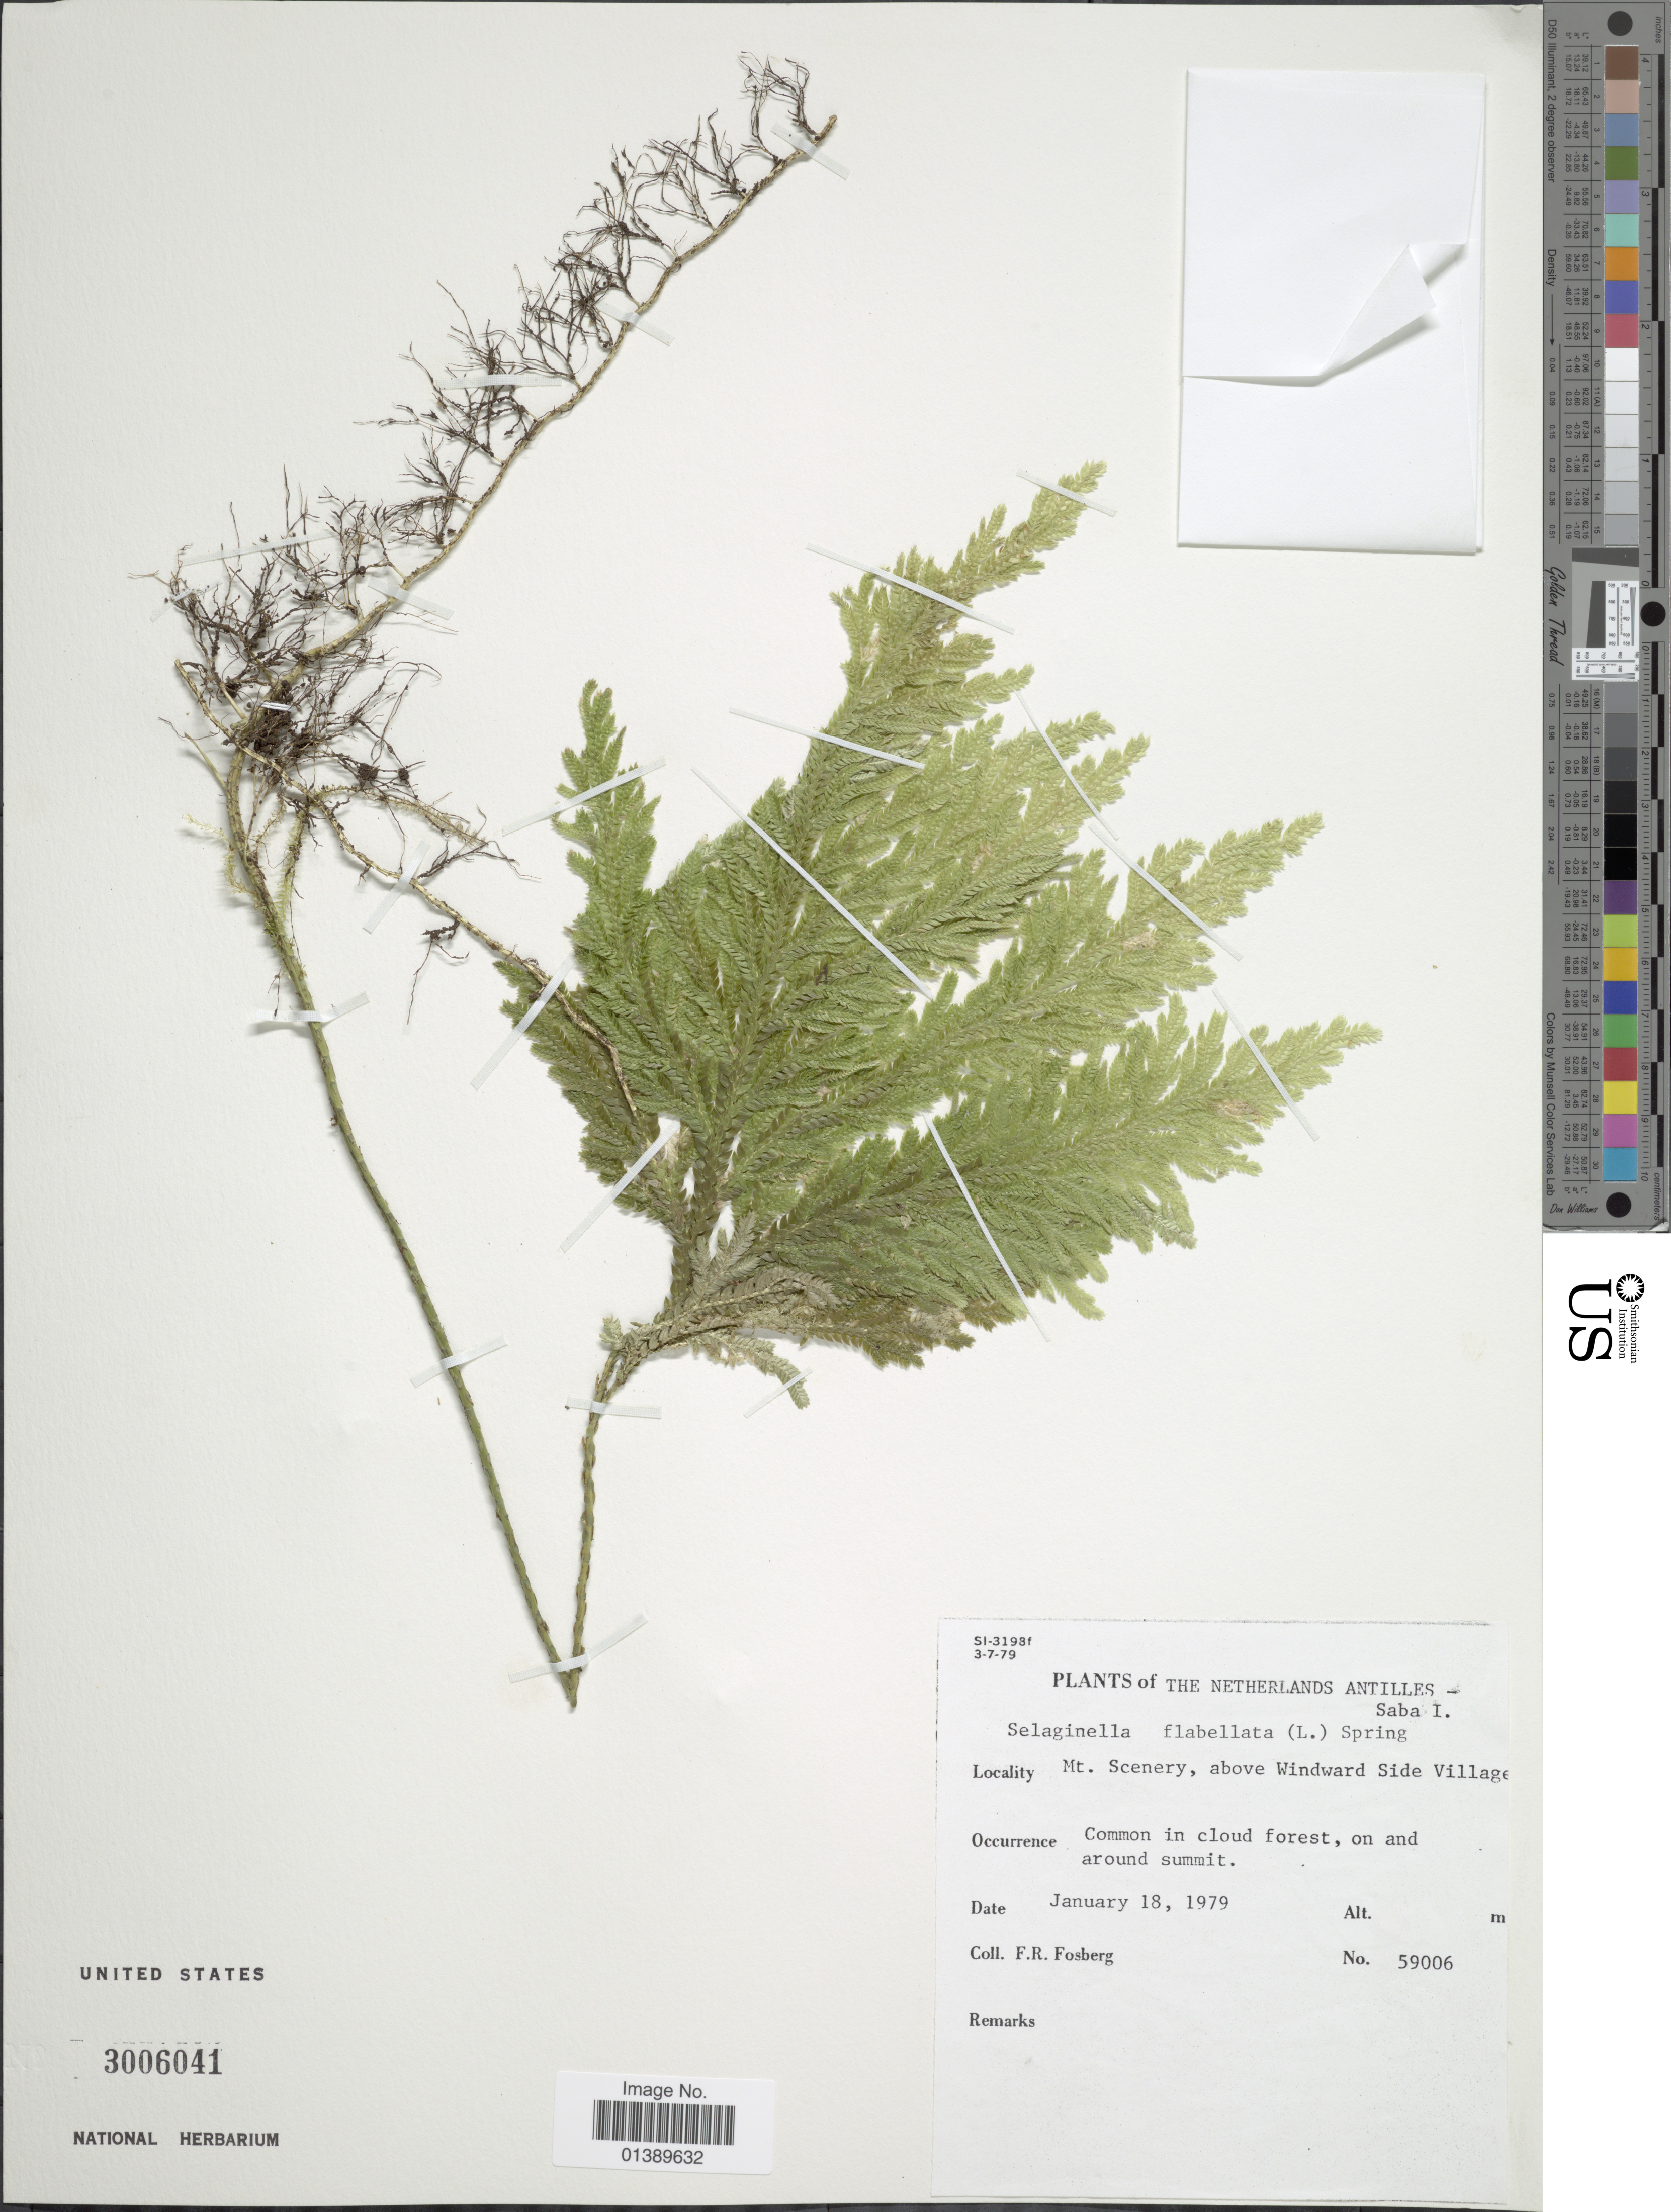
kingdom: Plantae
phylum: Tracheophyta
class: Lycopodiopsida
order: Selaginellales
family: Selaginellaceae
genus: Selaginella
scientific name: Selaginella flabellata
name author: L.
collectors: F. R. Fosberg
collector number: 59006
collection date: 1979-01-18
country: Netherlands Antilles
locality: Mt Scenery, above Windward Side Village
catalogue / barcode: US 3006041